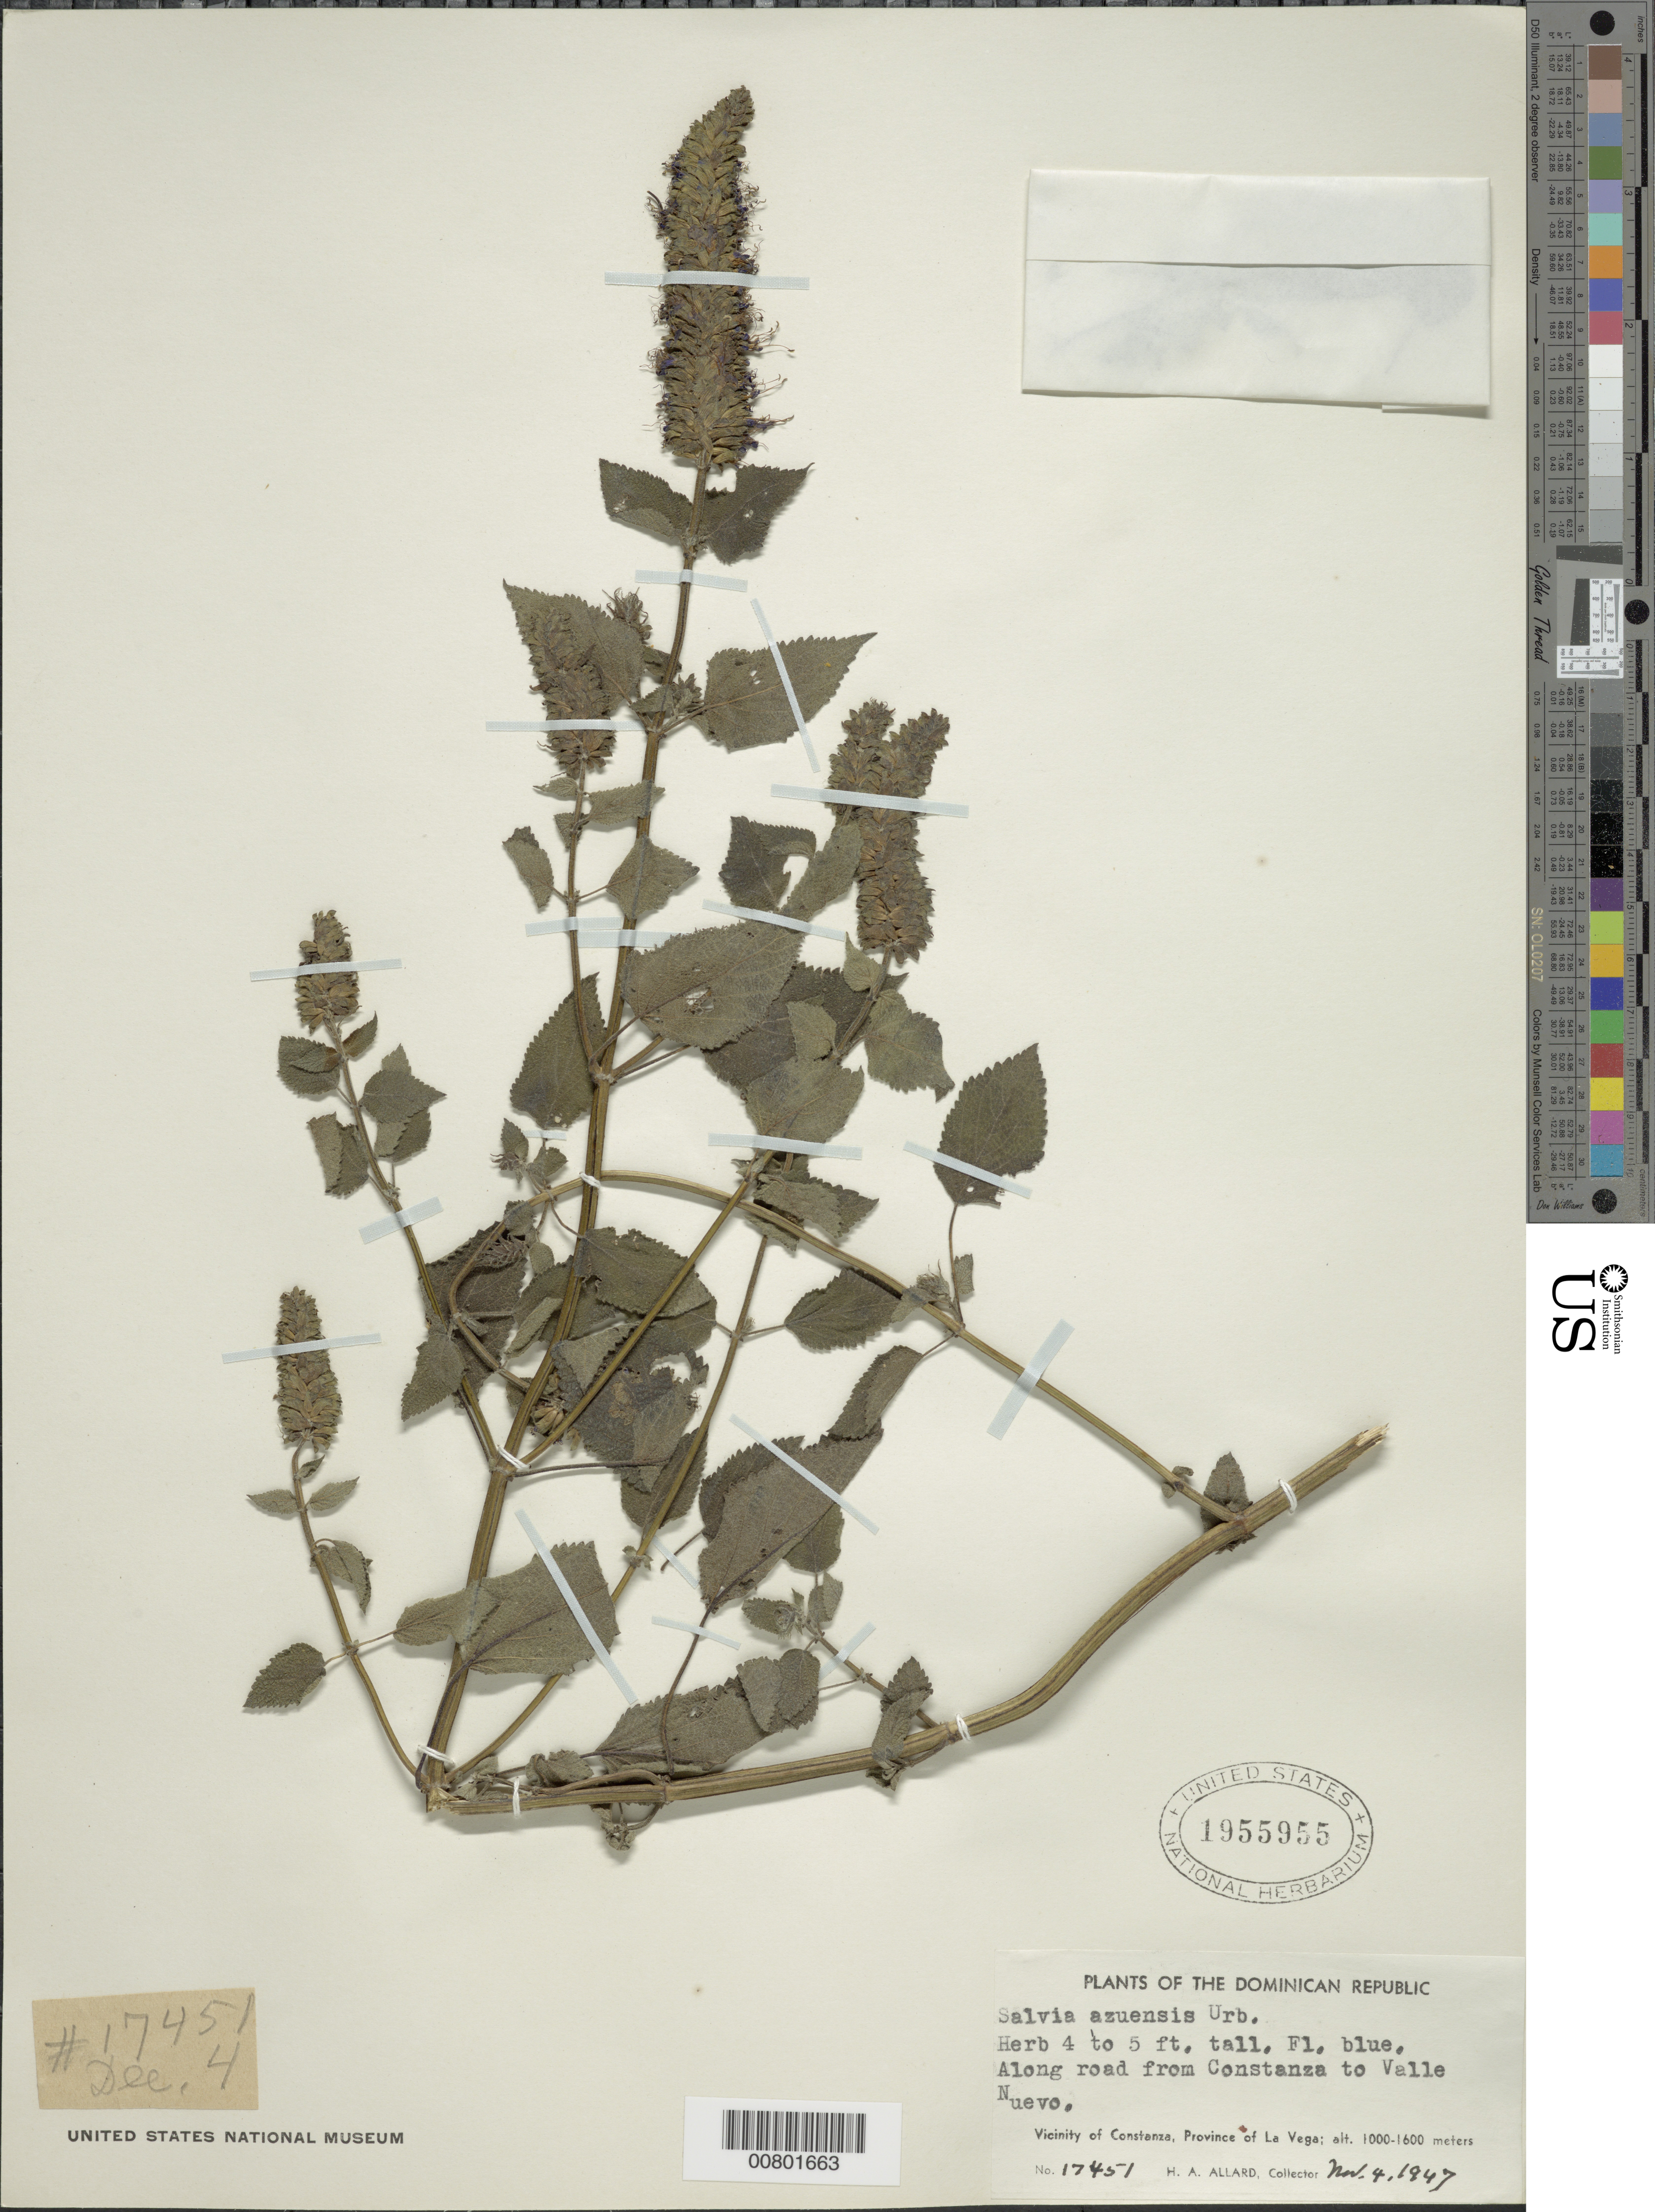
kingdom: Plantae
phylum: Tracheophyta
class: Magnoliopsida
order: Lamiales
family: Lamiaceae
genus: Salvia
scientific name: Salvia densiflora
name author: Benth.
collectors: H. A. Allard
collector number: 17451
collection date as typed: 04 Nov 1947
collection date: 1947-11-04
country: Dominican Republic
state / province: La Vega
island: Hispaniola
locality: Road from Constanza to Valle Nuevo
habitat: Along road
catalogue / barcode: US 1955955